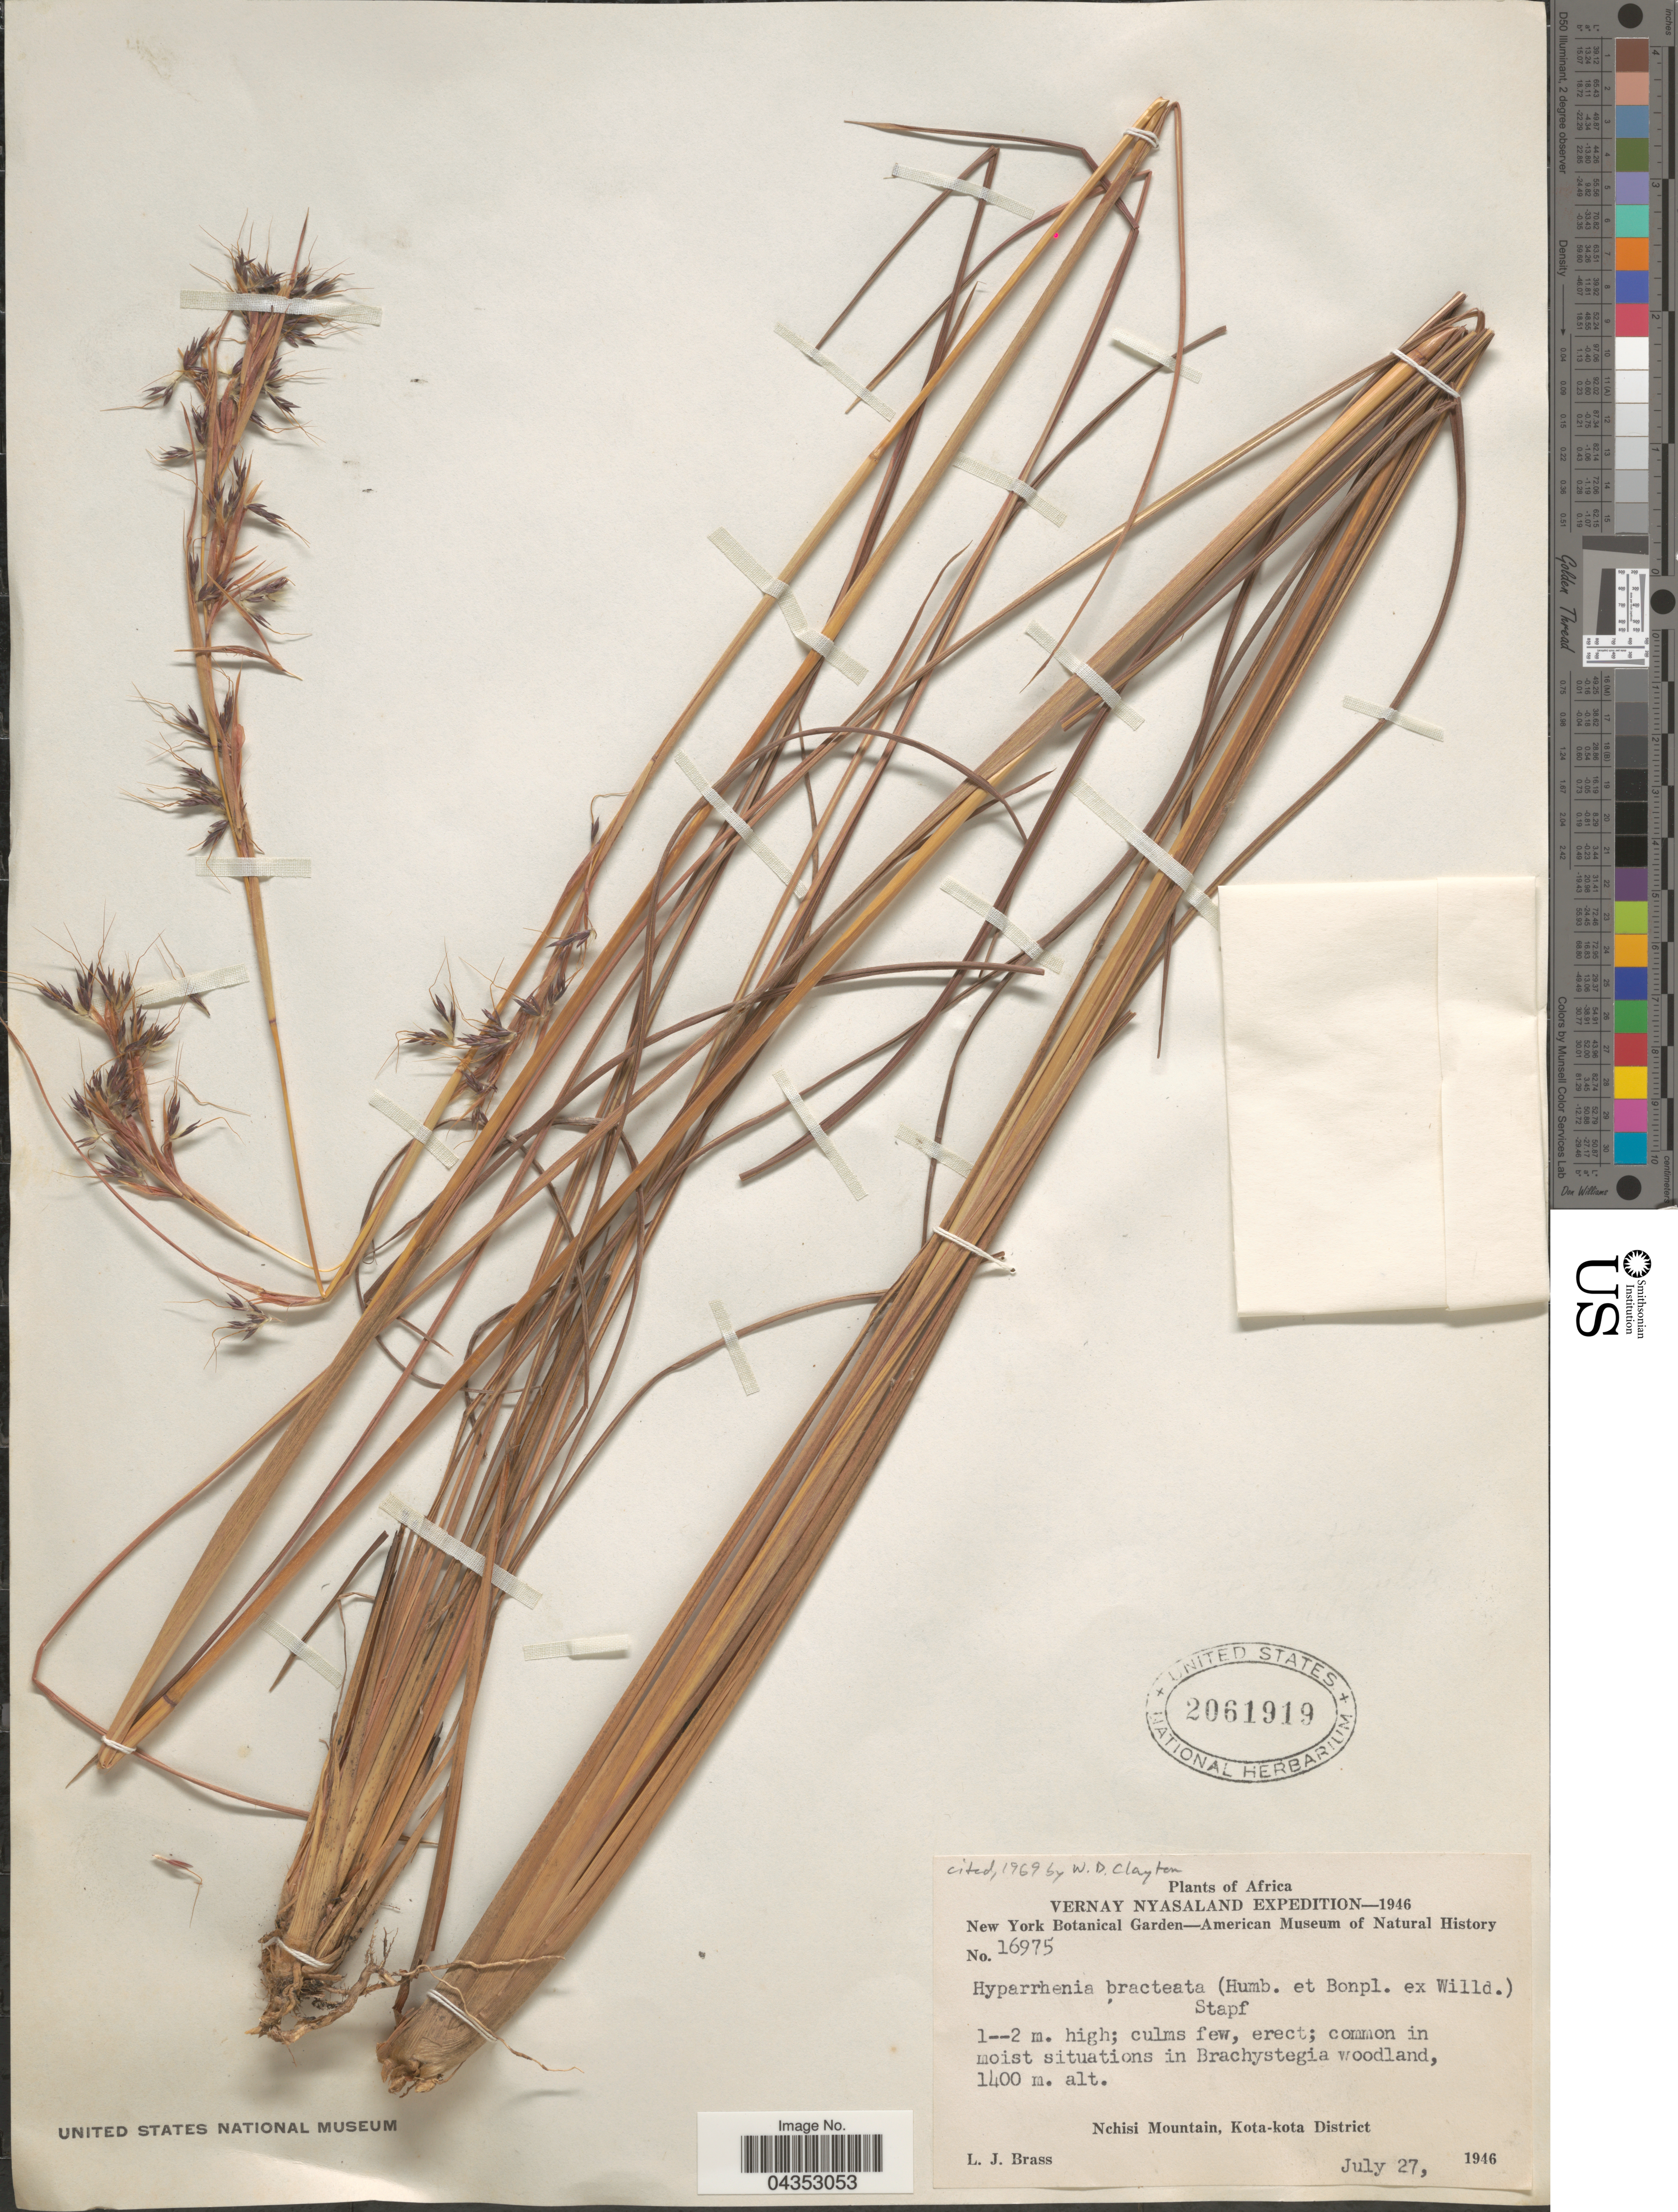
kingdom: Plantae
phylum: Tracheophyta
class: Liliopsida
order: Poales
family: Poaceae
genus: Hyparrhenia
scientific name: Hyparrhenia bracteata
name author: (Humb. & Bonpl.) Stapf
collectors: L. J. Brass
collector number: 16975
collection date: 1946-07-27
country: Malawi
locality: Vernay Nyasaland Expedition-1946. Nchisi Mountain, Kota-kota District.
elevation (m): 1400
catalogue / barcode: US 2061919